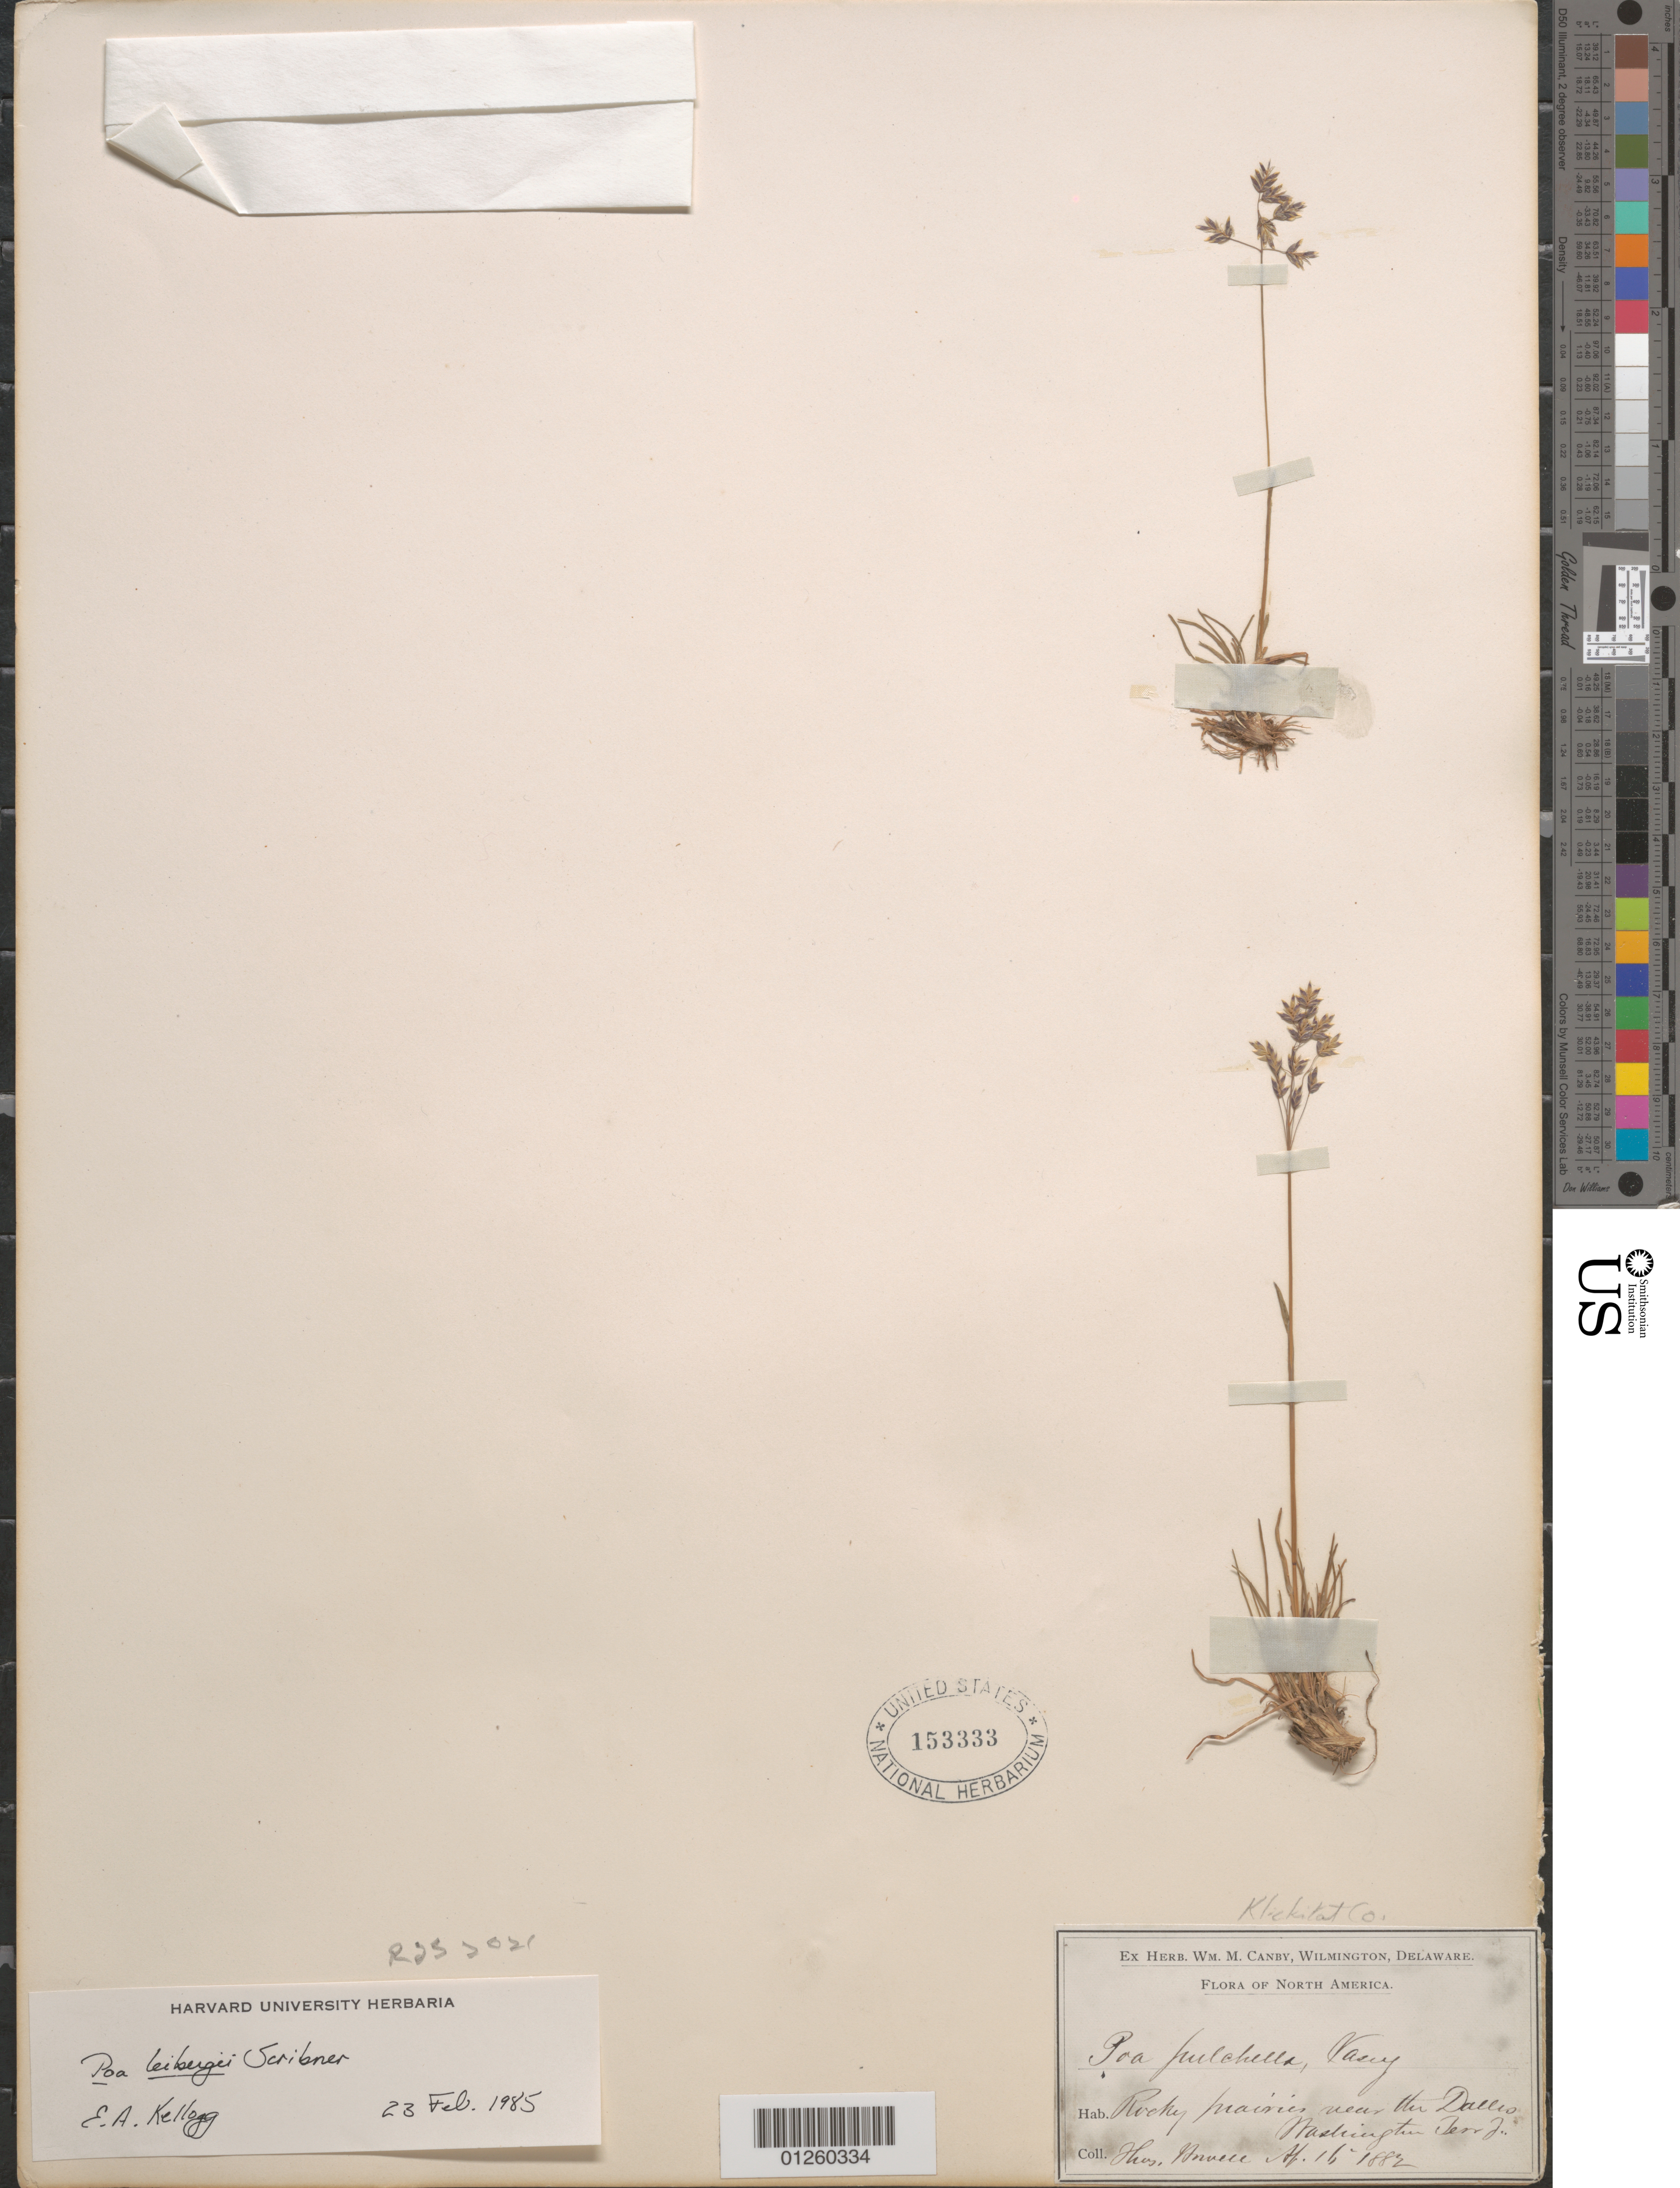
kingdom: Plantae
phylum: Tracheophyta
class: Liliopsida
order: Poales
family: Poaceae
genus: Poa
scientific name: Poa leibergii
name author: Scribn.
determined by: Soreng, Robert J., Research Associate (BOT), Smithsonian Institution - National Museum of Natural History (UNITED STATES)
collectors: T. Howell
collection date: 1882-04-11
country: United States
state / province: Washington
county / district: Klickitat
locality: near the Dalles, Washington Terr.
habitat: Rocky Prairies near the Dalles.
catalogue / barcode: US 153333